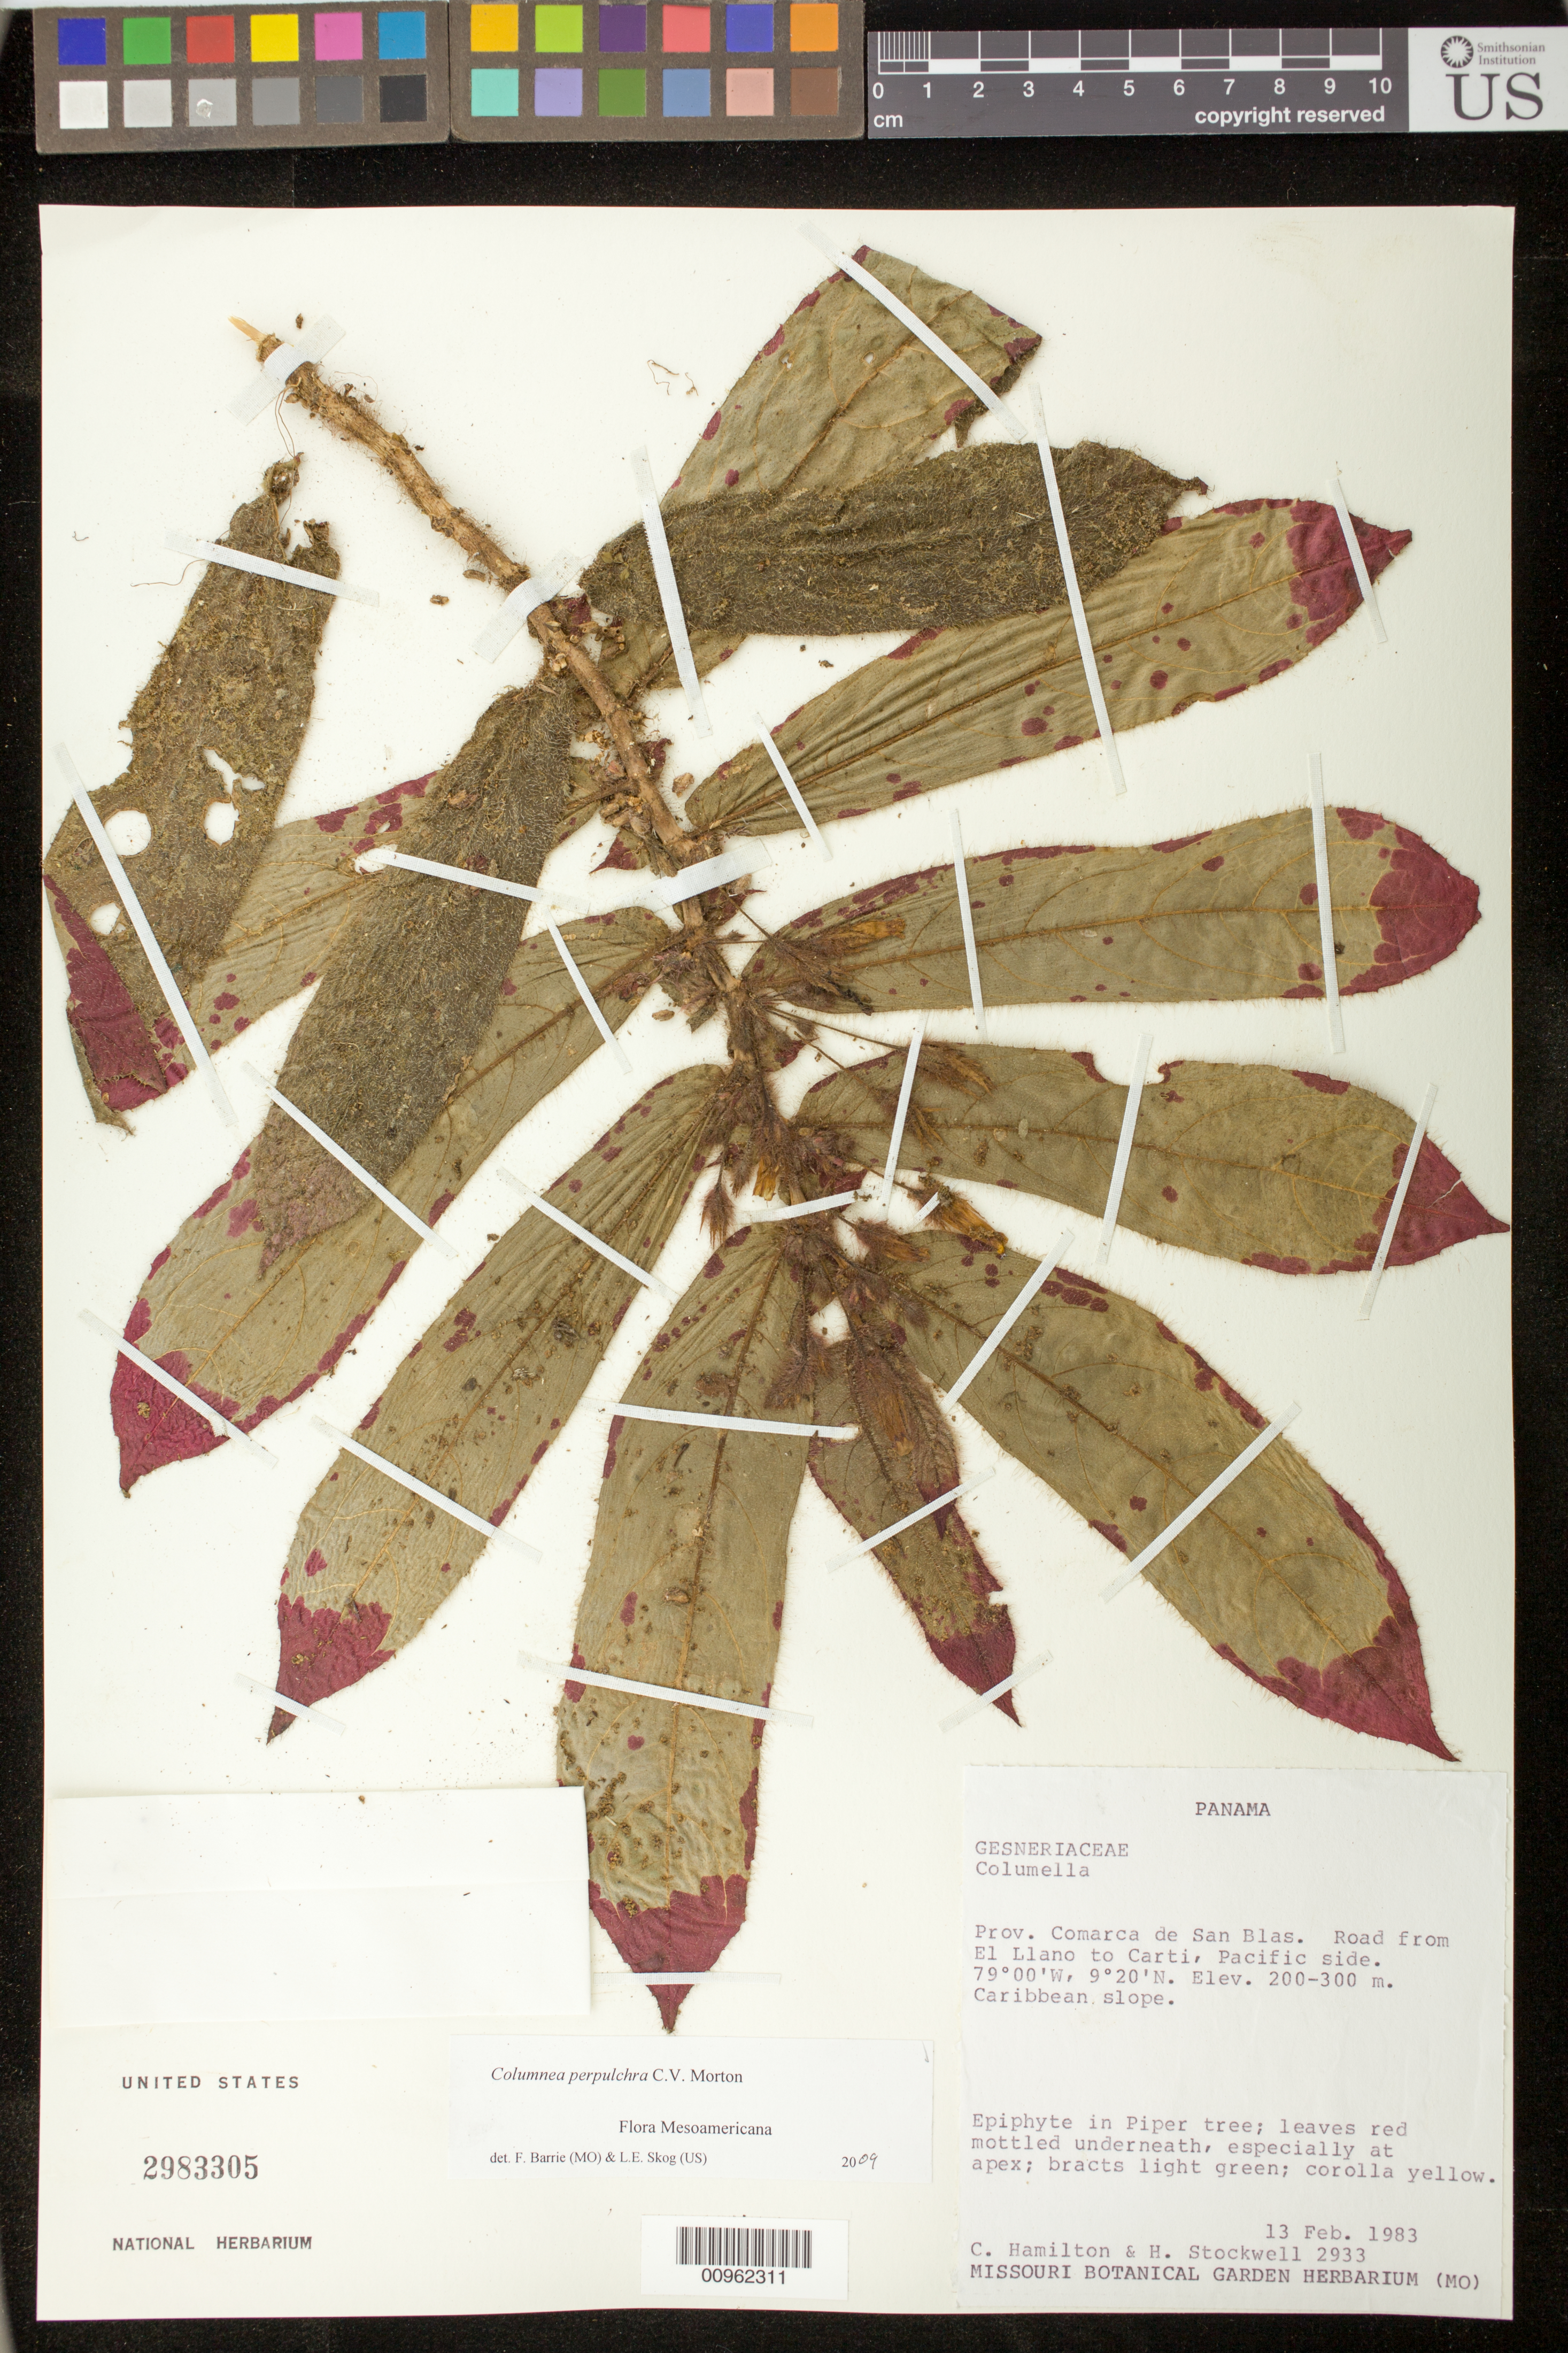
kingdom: Plantae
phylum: Tracheophyta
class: Magnoliopsida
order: Lamiales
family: Gesneriaceae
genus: Columnea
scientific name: Columnea perpulchra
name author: C.V. Morton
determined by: Barrie, F. R.; Skog, Laurence E.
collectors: C. Hamilton & H. Stockwell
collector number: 2933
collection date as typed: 13 Feb 1983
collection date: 1983-02-13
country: Panama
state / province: Kuna Yala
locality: Prov. Comarca de San Blas, road from El Llano to Carti, Pacific side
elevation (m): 200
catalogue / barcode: US 2983305